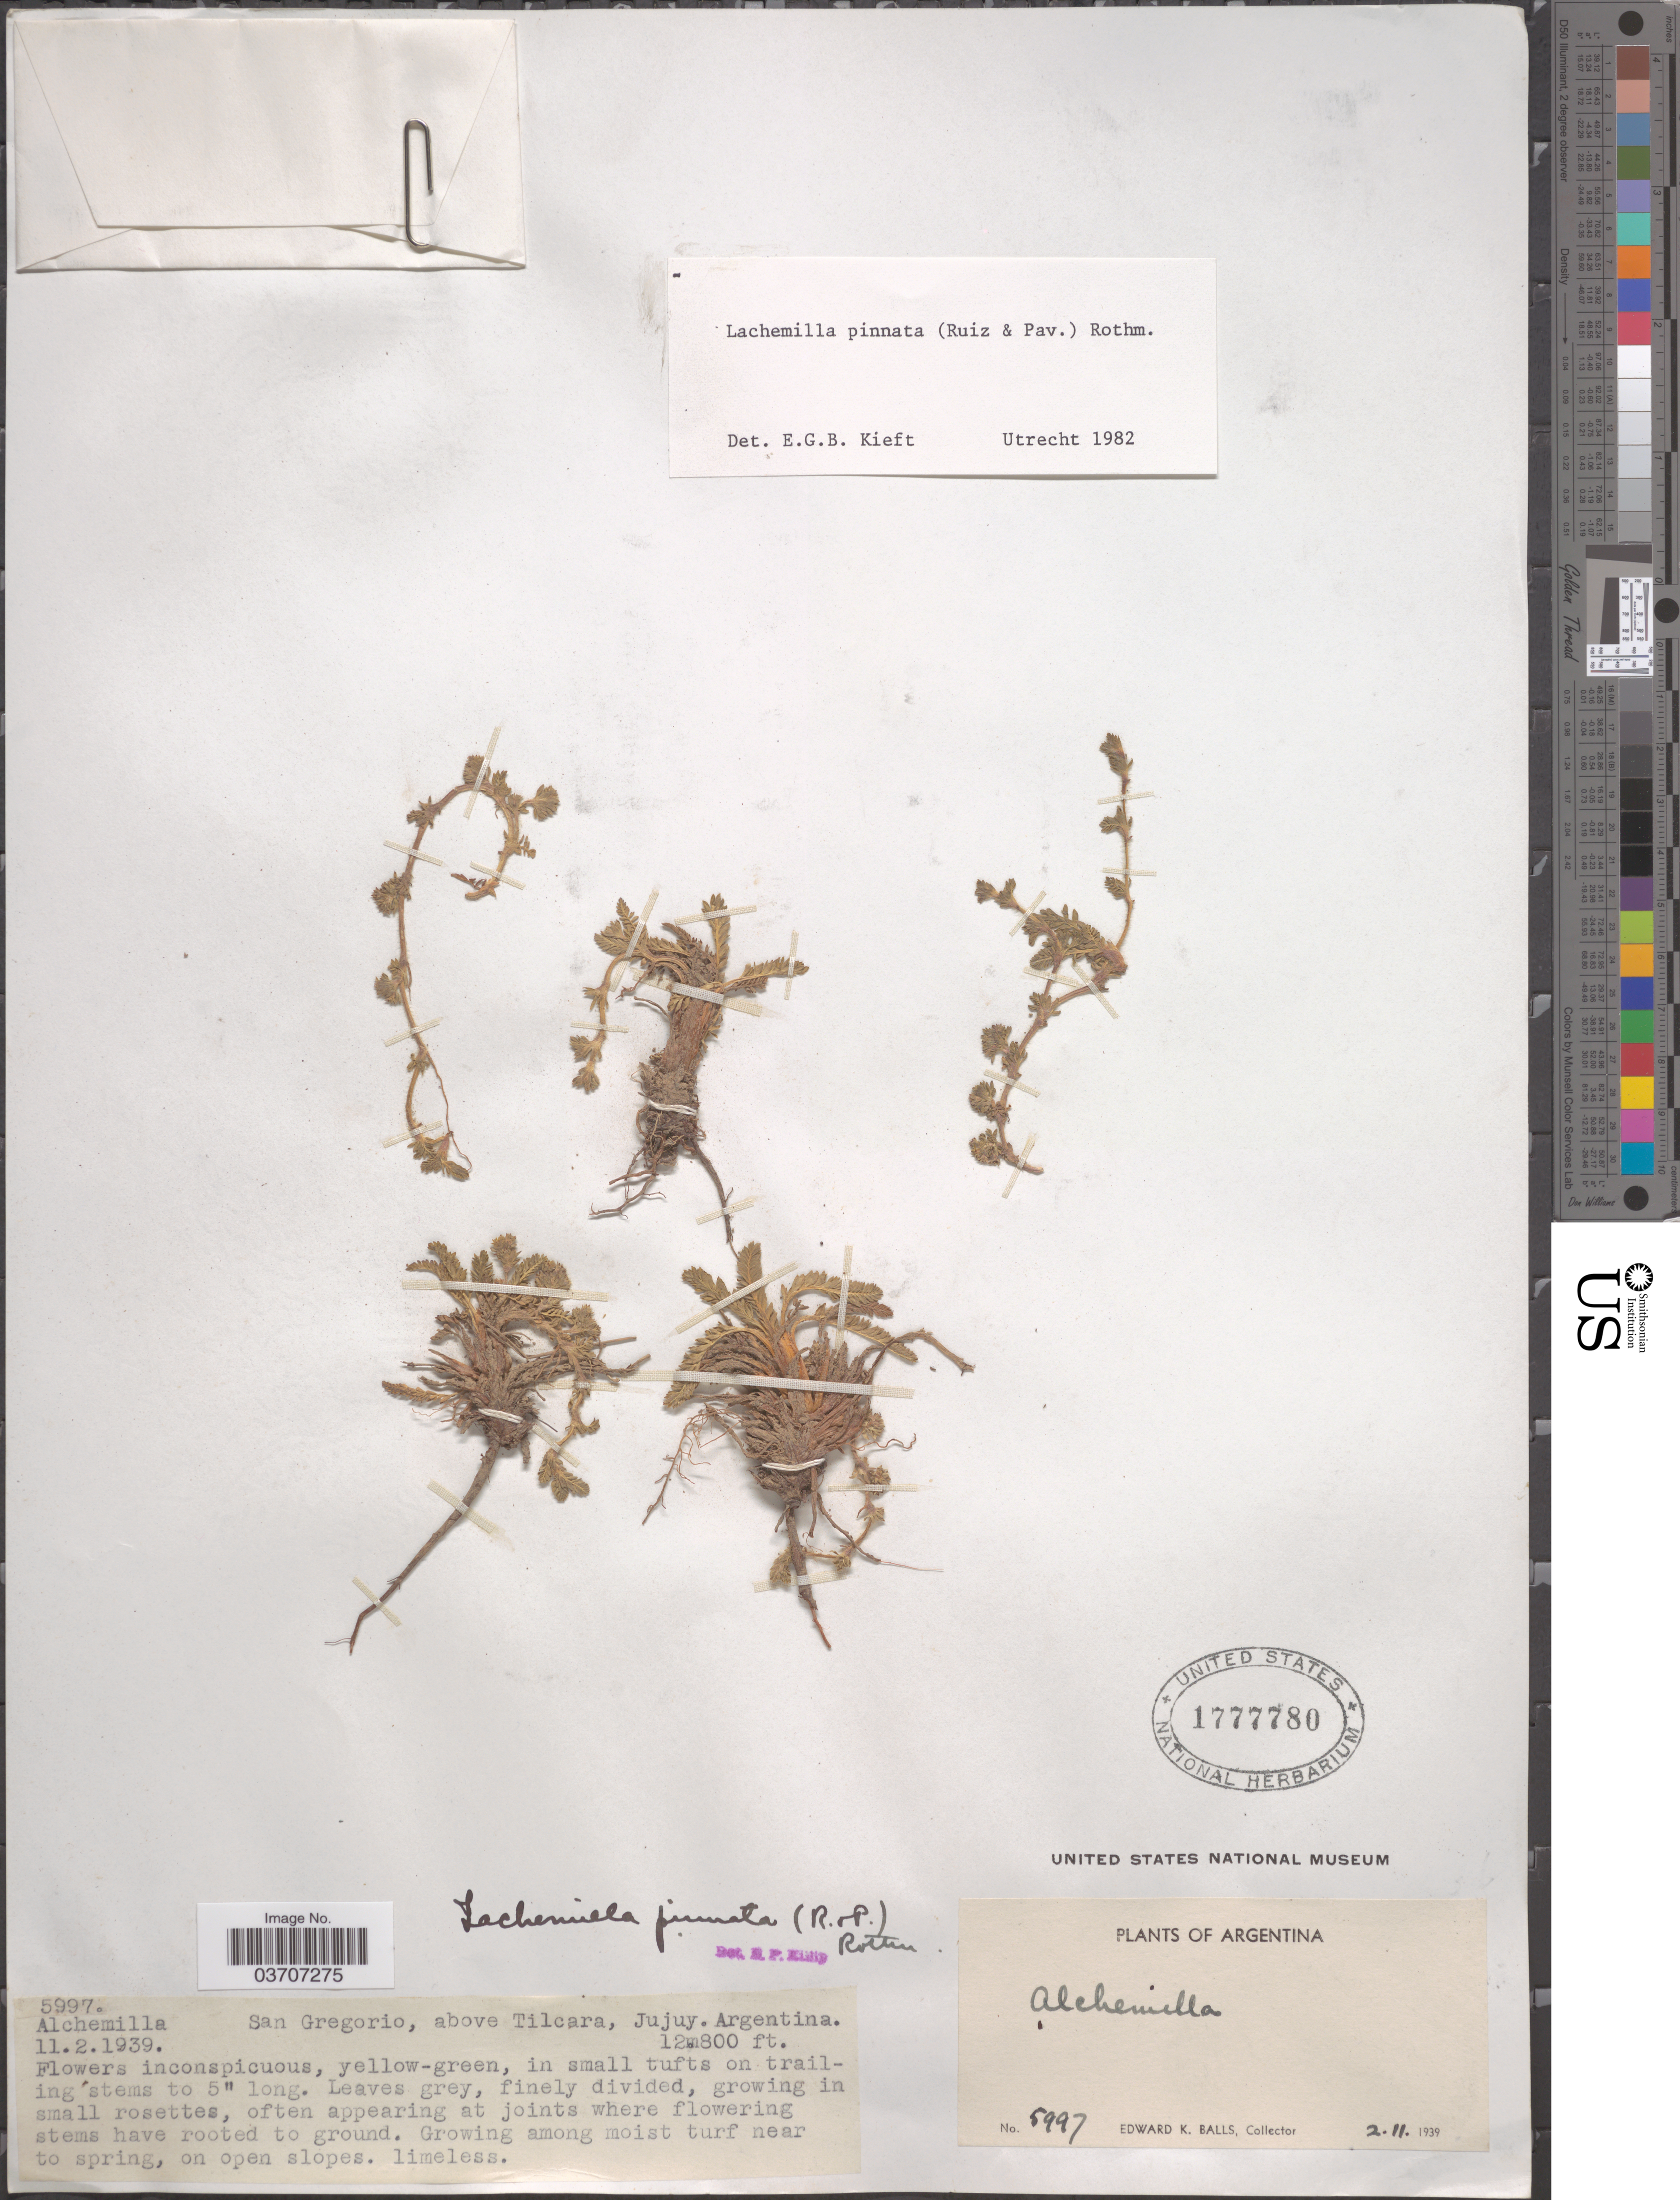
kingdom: Plantae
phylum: Tracheophyta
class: Magnoliopsida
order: Rosales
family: Rosaceae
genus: Lachemilla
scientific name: Lachemilla pinnata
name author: (Ruiz & Pav.) Rothm.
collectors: E. K. Balls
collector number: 5997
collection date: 1939-02-11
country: Argentina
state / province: Jujuy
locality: San Gregorio, above Tilcara.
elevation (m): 3901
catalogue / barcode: US 1777780